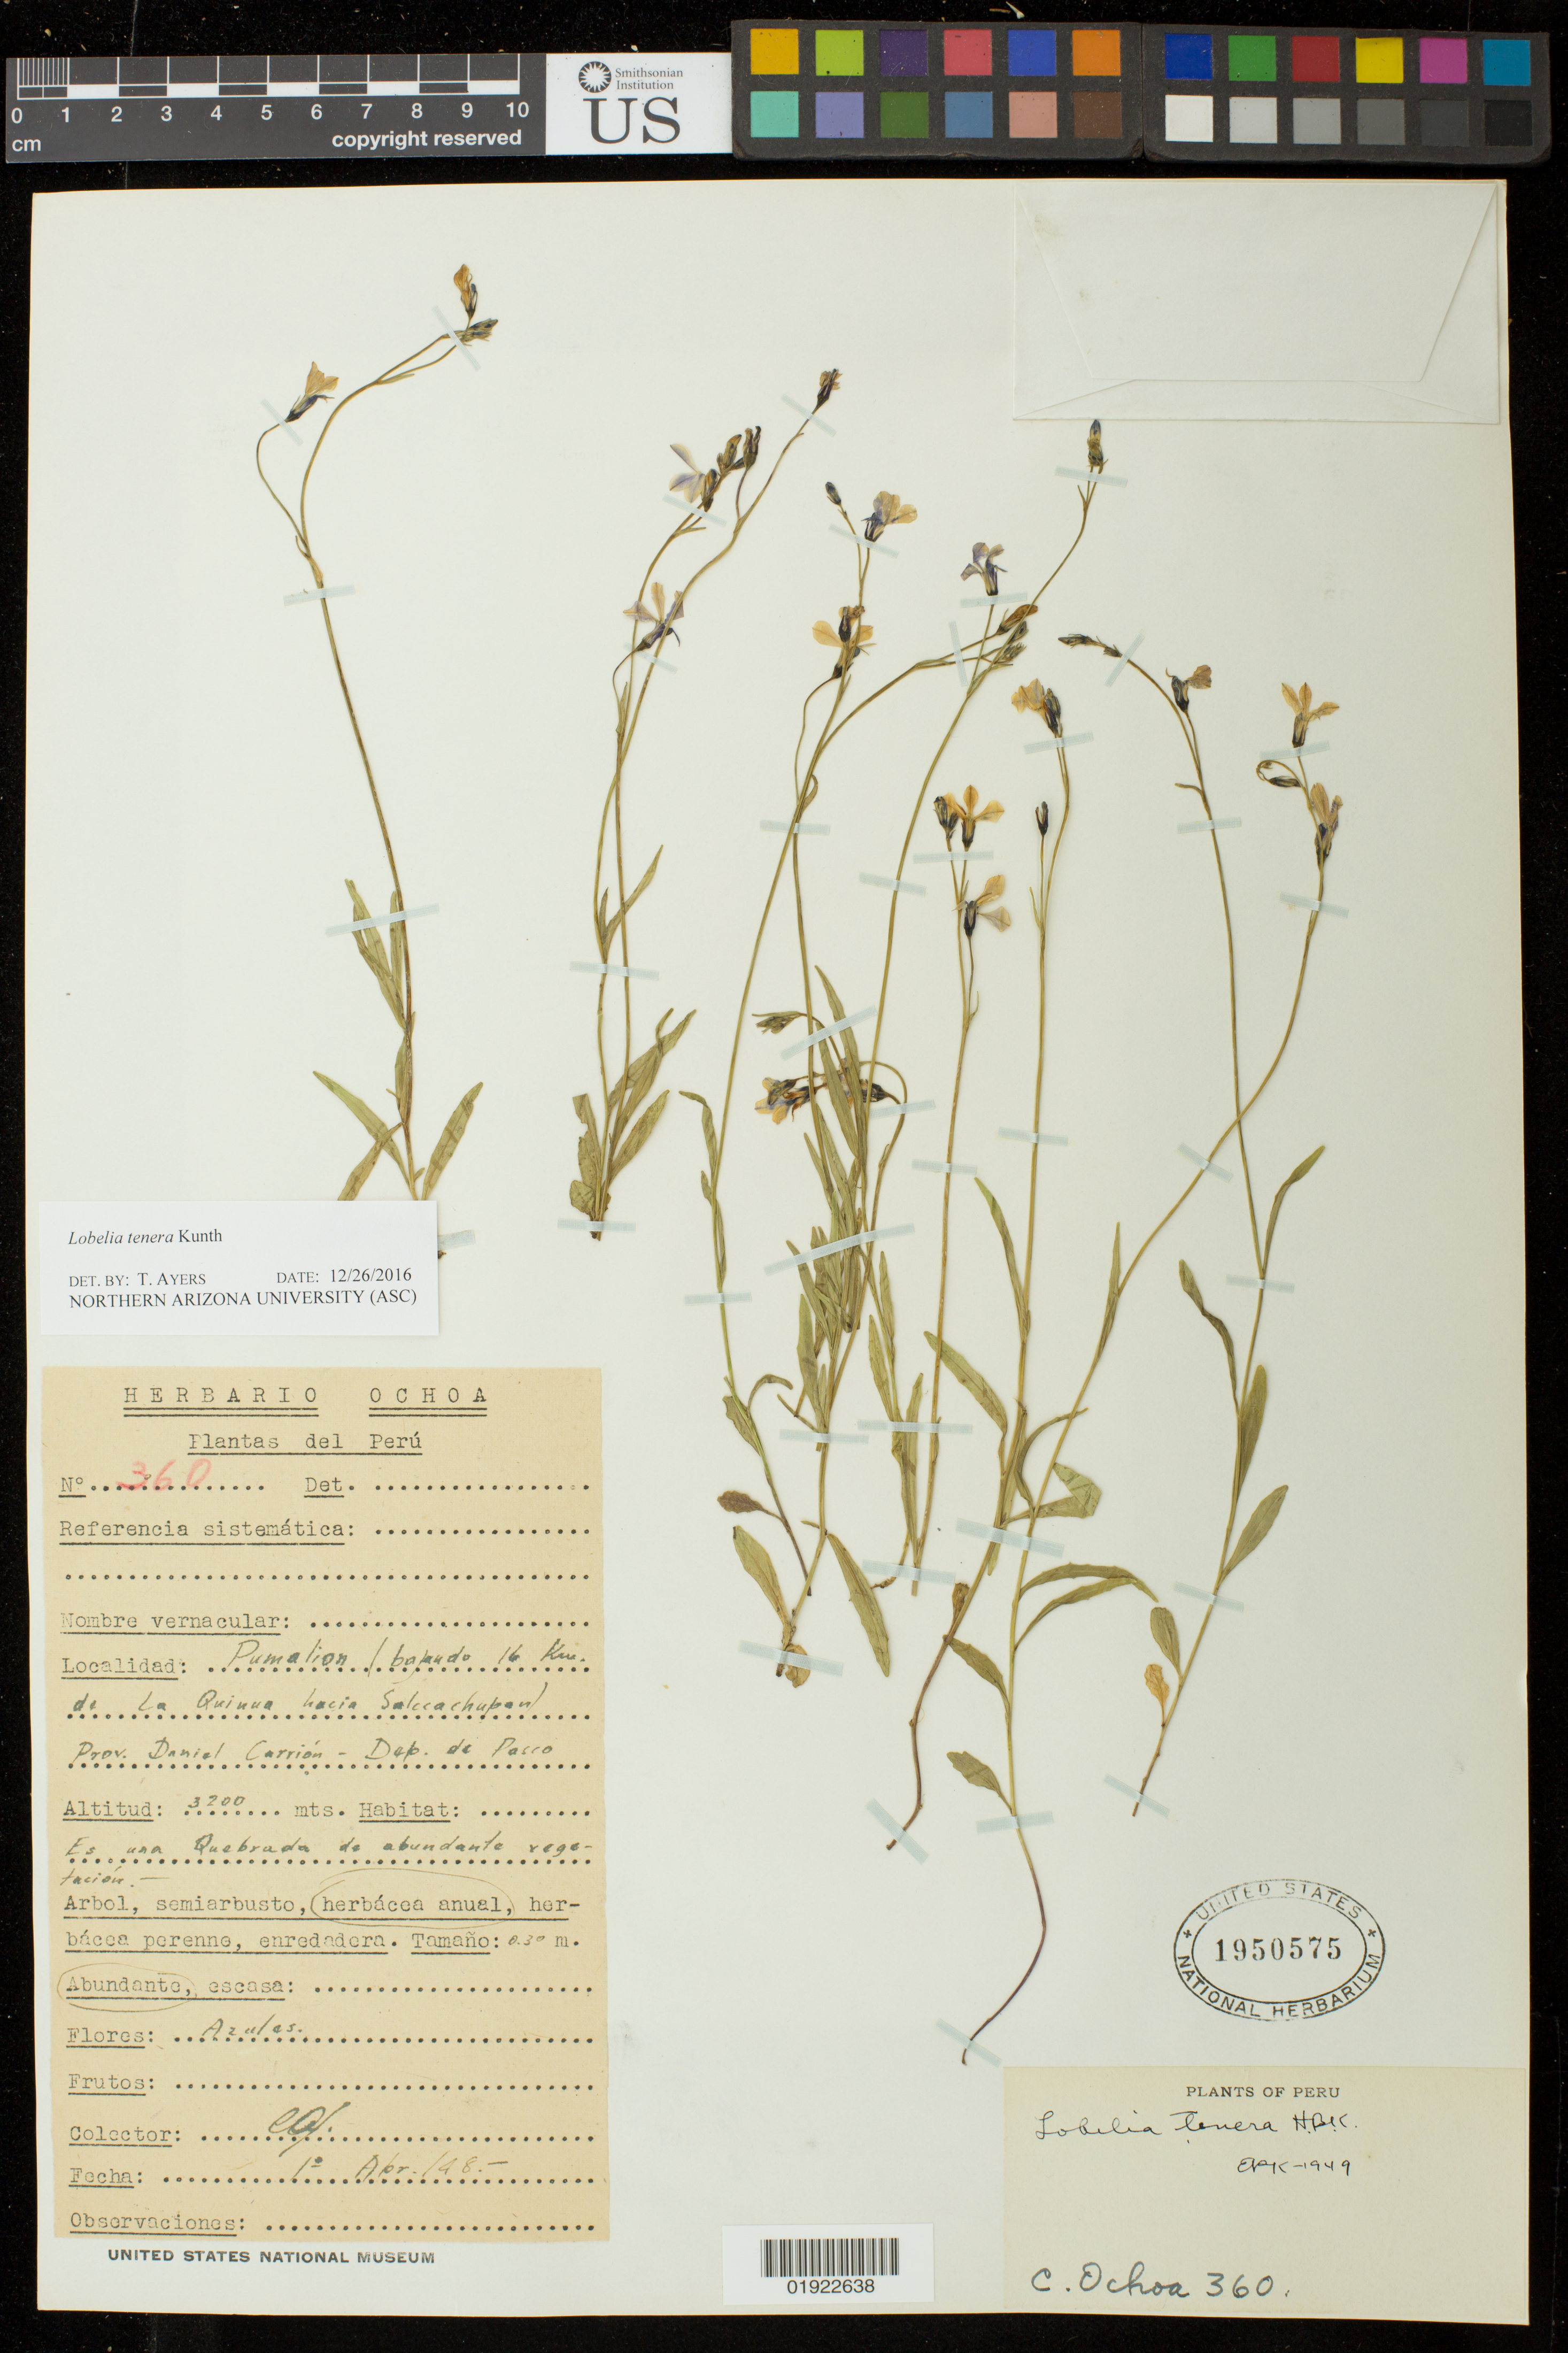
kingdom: Plantae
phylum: Tracheophyta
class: Magnoliopsida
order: Asterales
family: Campanulaceae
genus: Lobelia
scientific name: Lobelia tenera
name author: Kunth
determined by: Ayers, Tina J.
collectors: C. M. Ochoa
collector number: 360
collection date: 1948-04-01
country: Peru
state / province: Pasco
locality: Pumalion/ bajando 16 Kms. de La Quinua hacia Salccachupon/ Prov. Daniel Carrion.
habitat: Es una Quebrada de abundante vegetacion.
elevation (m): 3200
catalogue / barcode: US 1950575